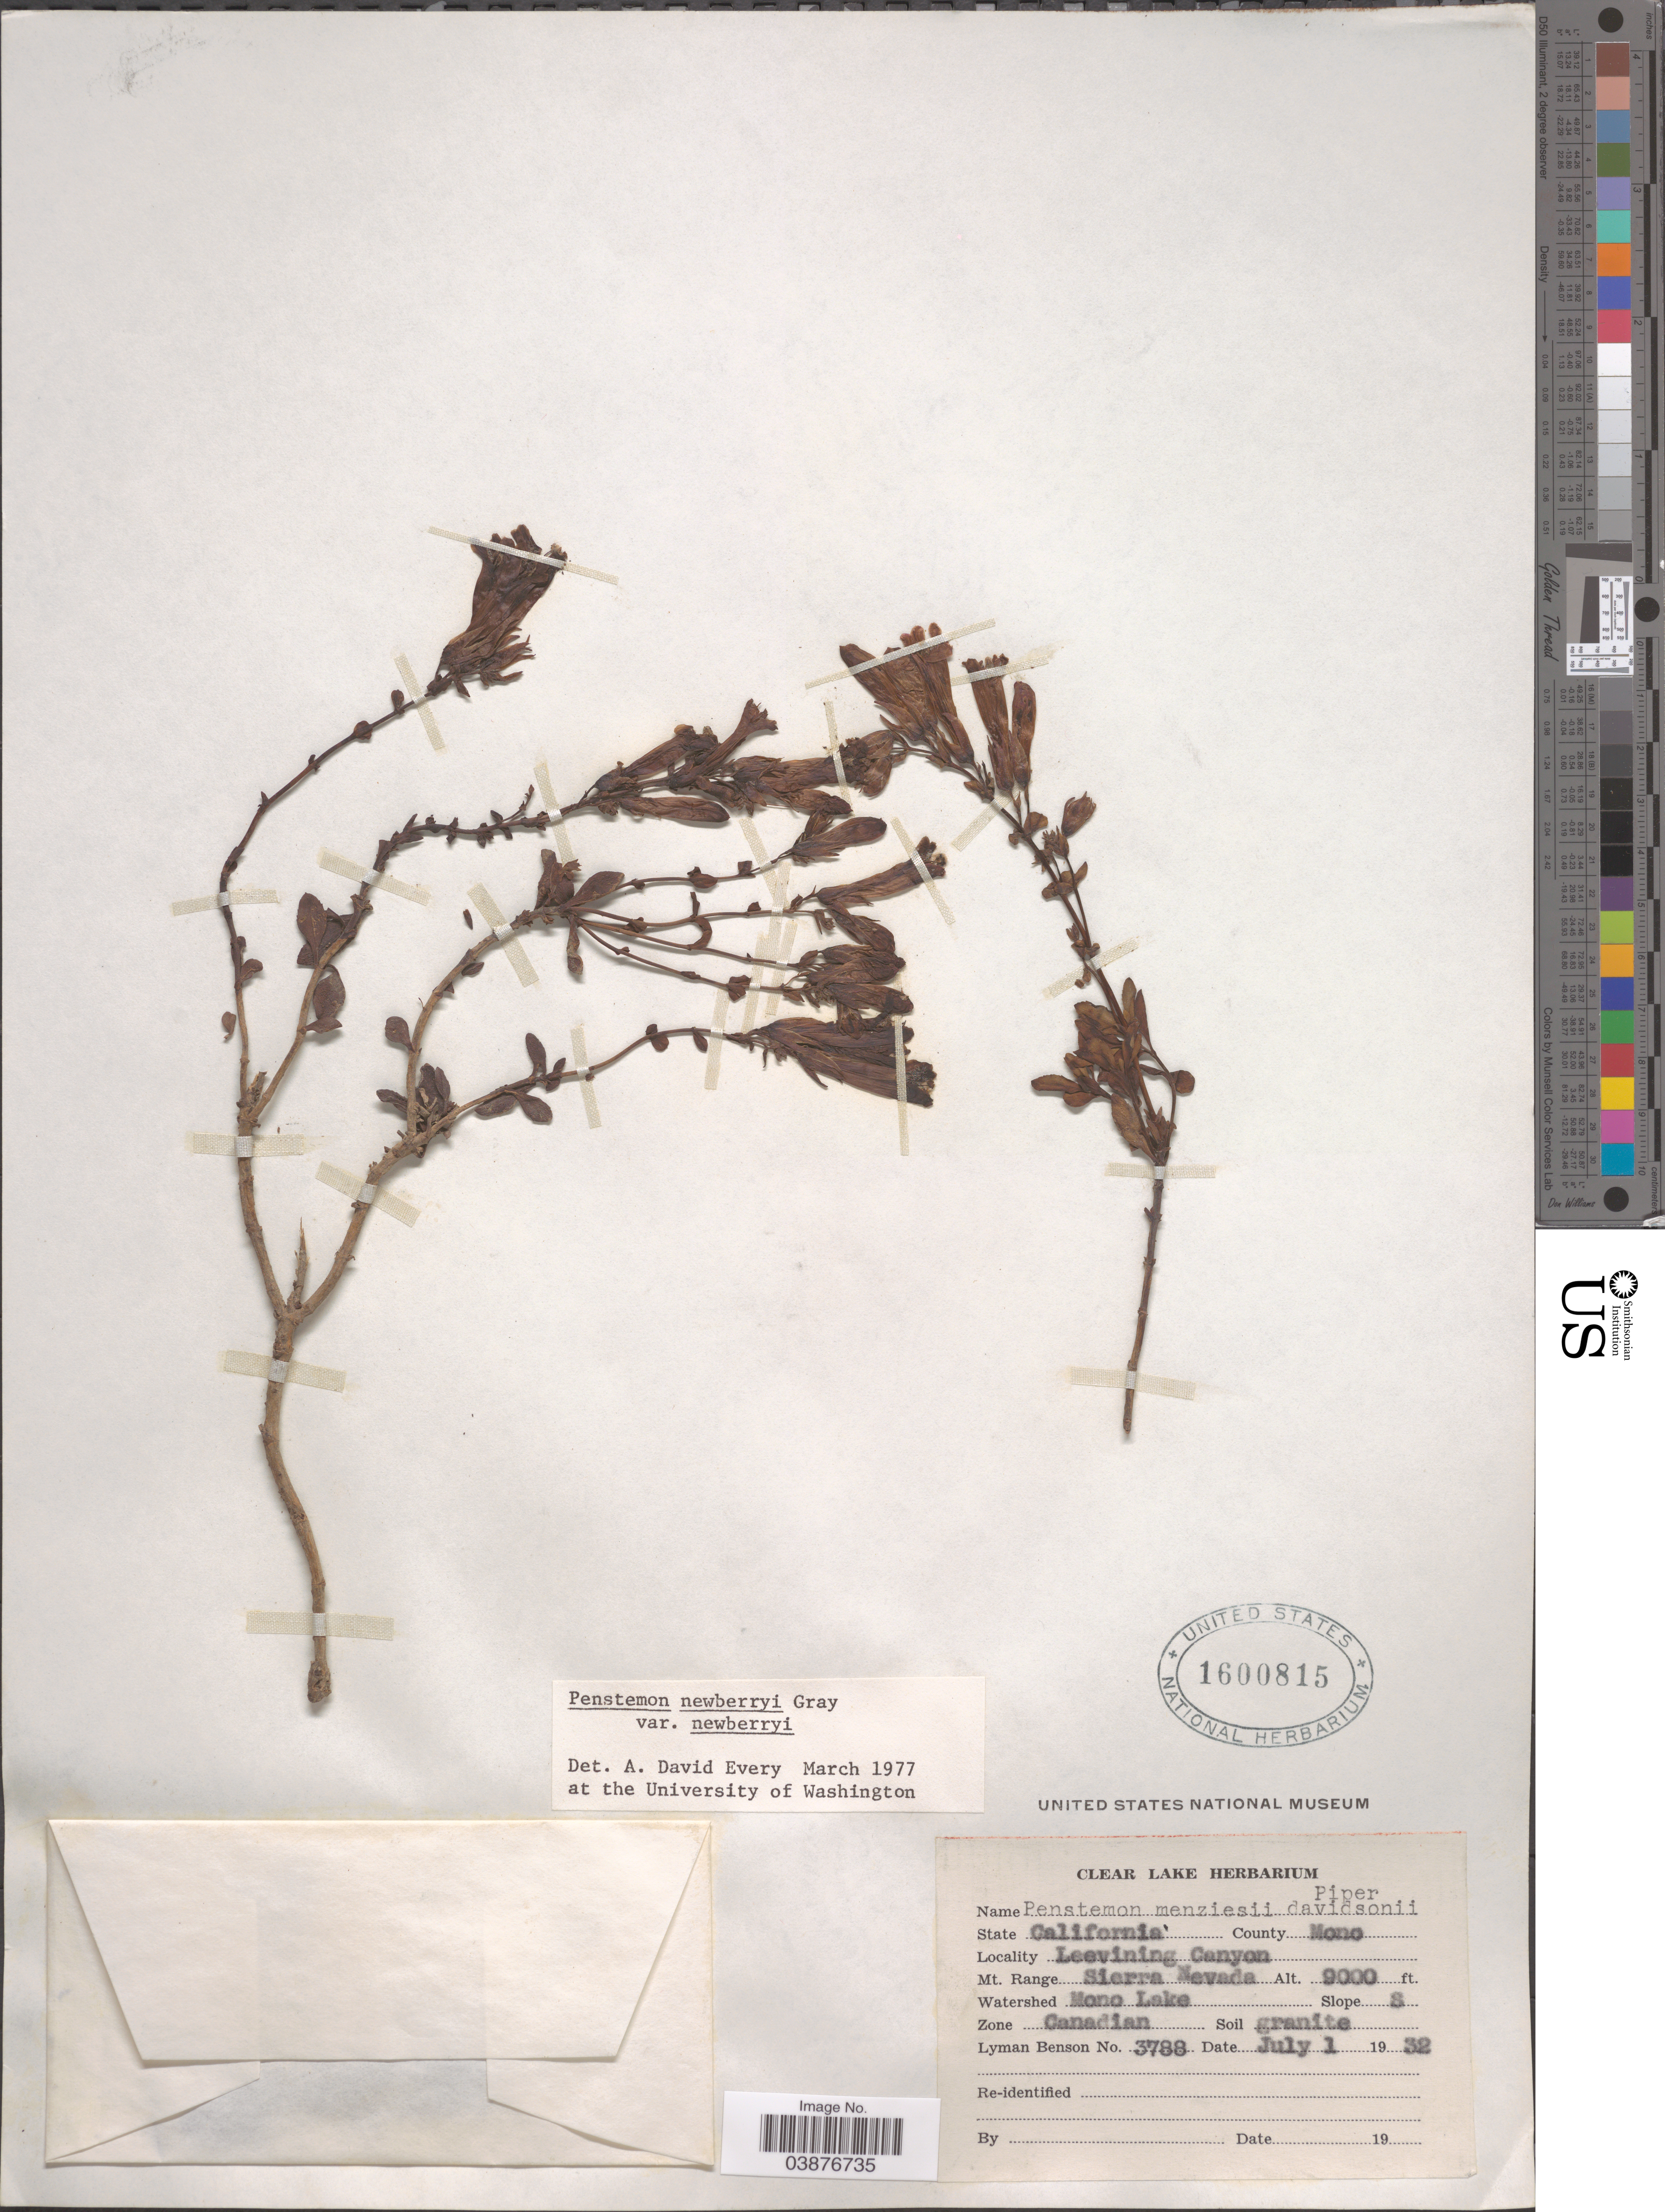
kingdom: Plantae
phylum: Tracheophyta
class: Magnoliopsida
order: Lamiales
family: Plantaginaceae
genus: Penstemon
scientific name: Penstemon newberryi var. newberryi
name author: A. Gray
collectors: L. D. Benson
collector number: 3788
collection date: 1932-07-01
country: United States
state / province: California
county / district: Mono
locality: County Mono. Leevining Canyon. Mt. Range Sierra Nevada. Watershed Mono Lake. Slope S. Zone Canadian.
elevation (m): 2743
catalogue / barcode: US 1600815